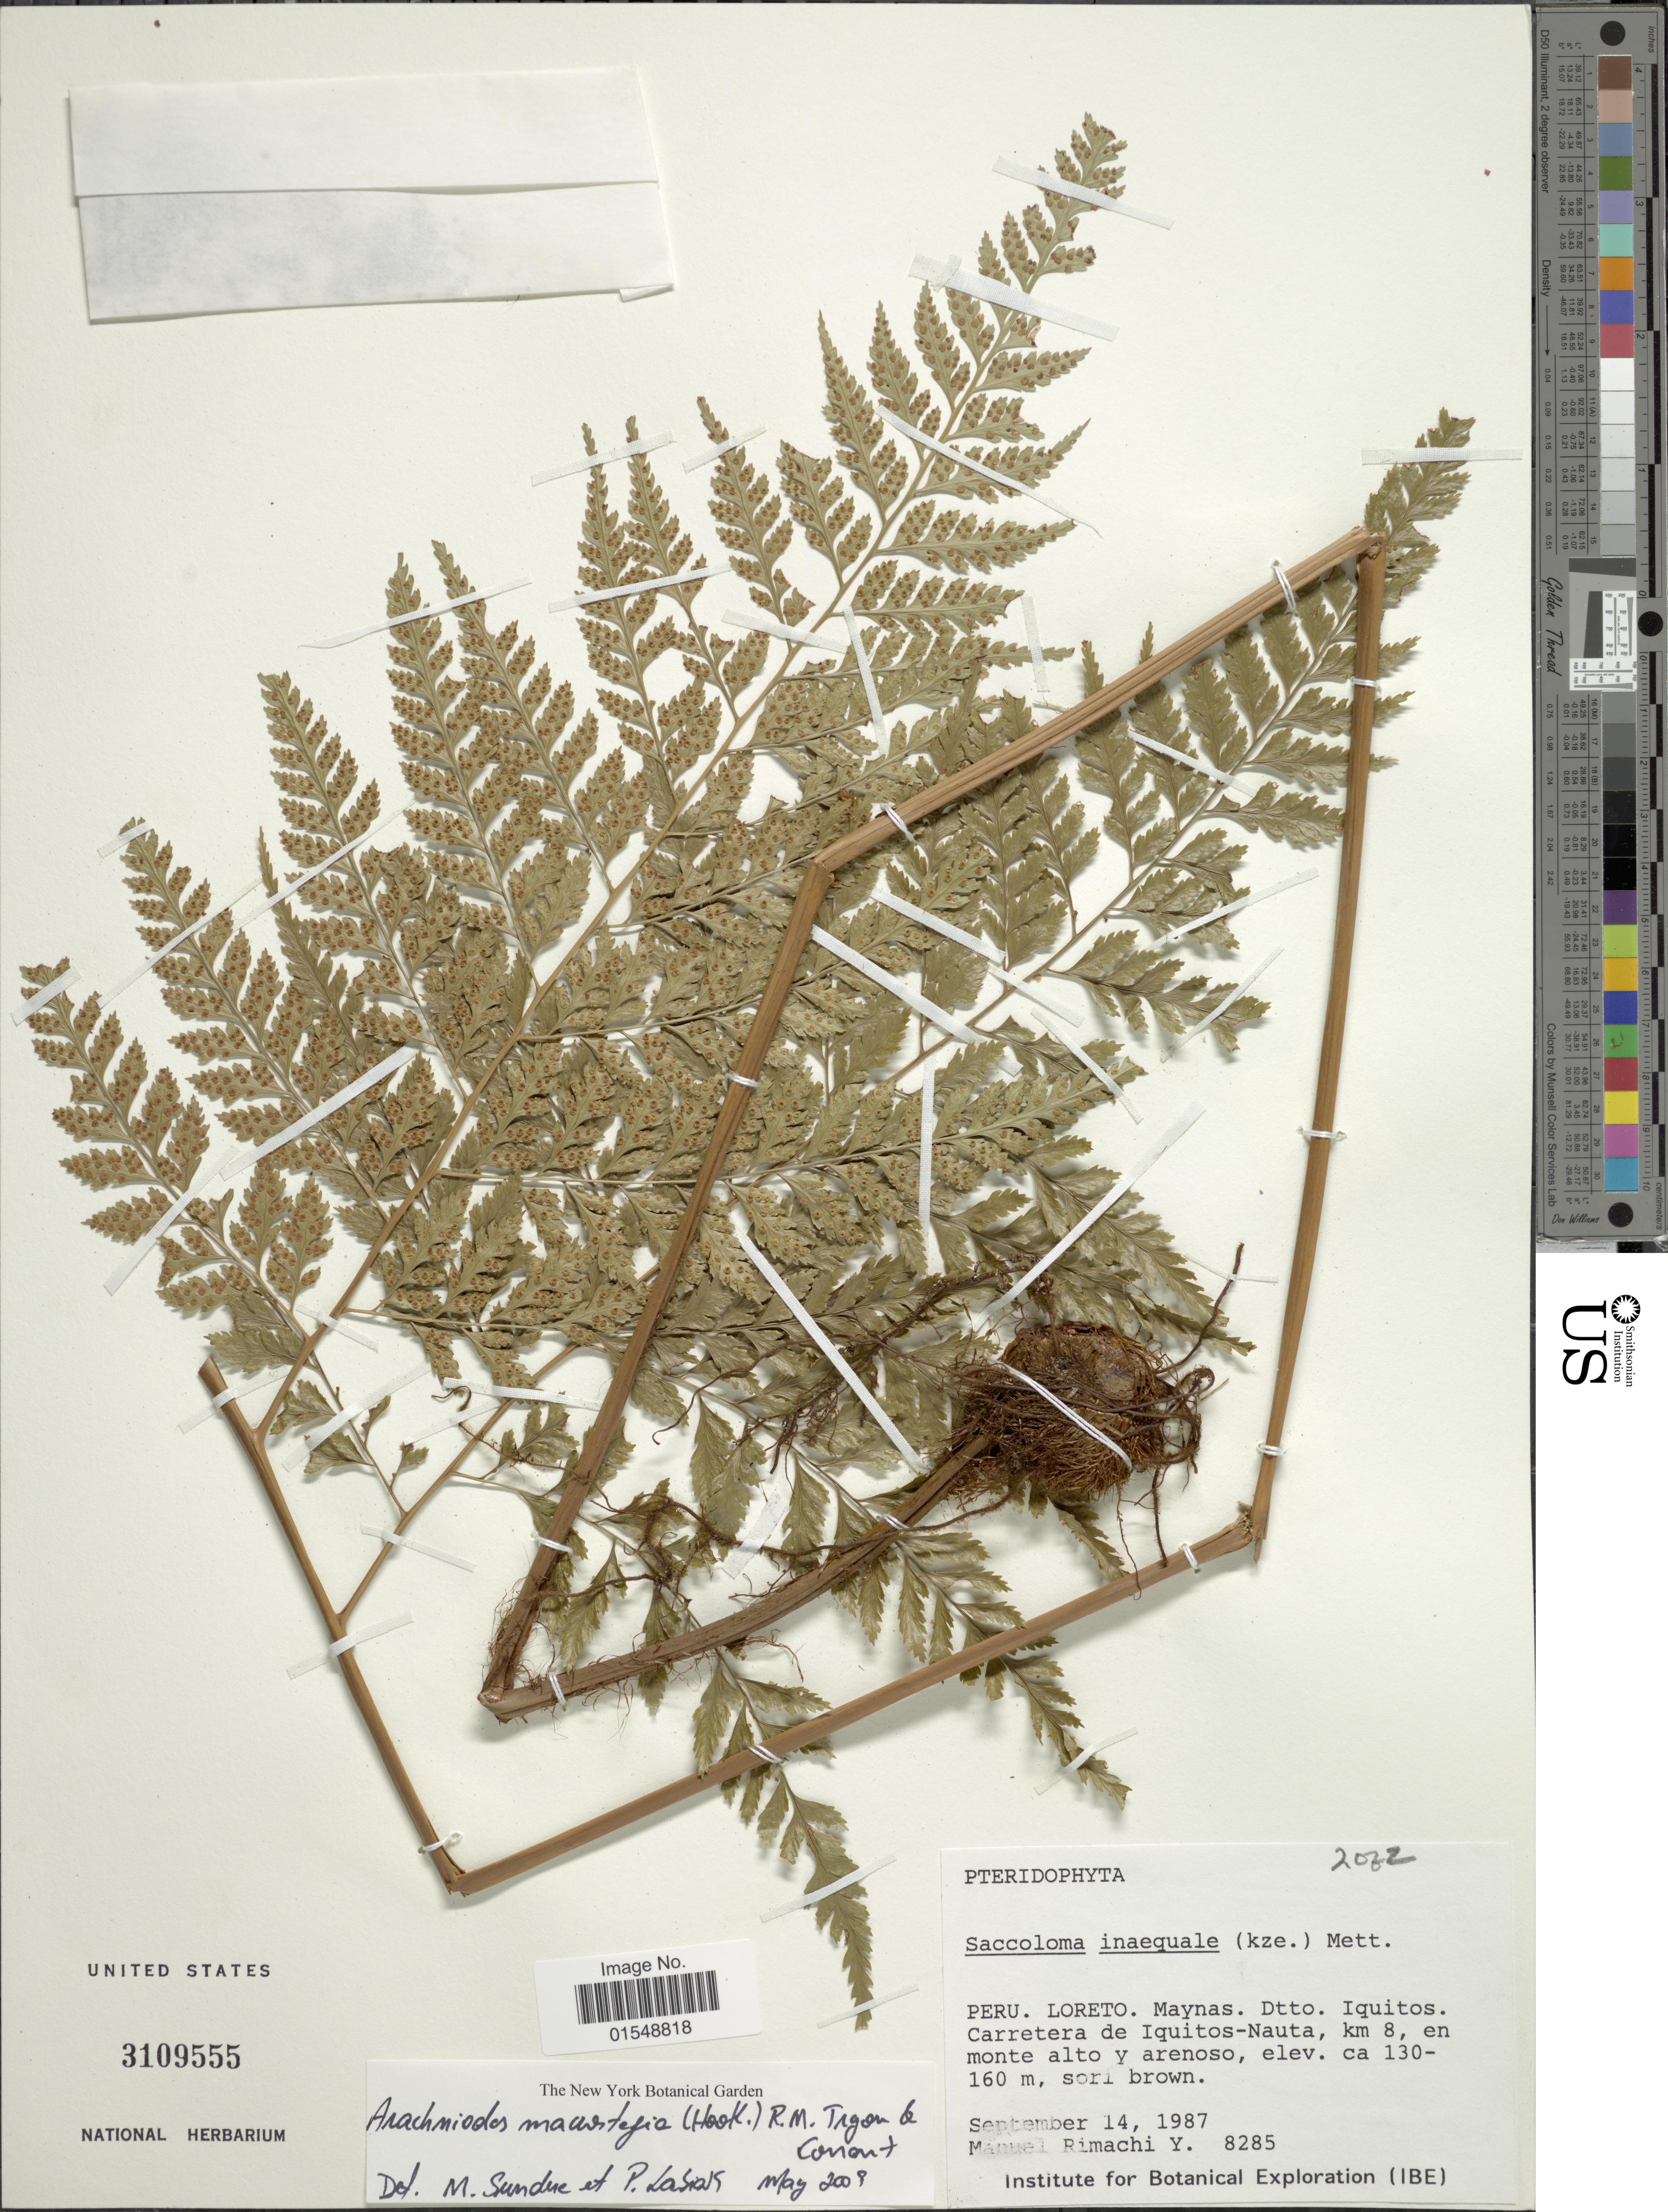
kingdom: Plantae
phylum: Tracheophyta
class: Polypodiopsida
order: Polypodiales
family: Dryopteridaceae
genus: Arachniodes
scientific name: Arachniodes macrostegia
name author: (Hook.) Proctor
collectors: M. Rimachi Y.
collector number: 8285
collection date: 1987-09-14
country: Peru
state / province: Loreto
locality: Maynas, Dtto. Iquitos, Carretera de Iquitos- Nauta, km 8, en monte alto y arenoso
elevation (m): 130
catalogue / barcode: US 3109555